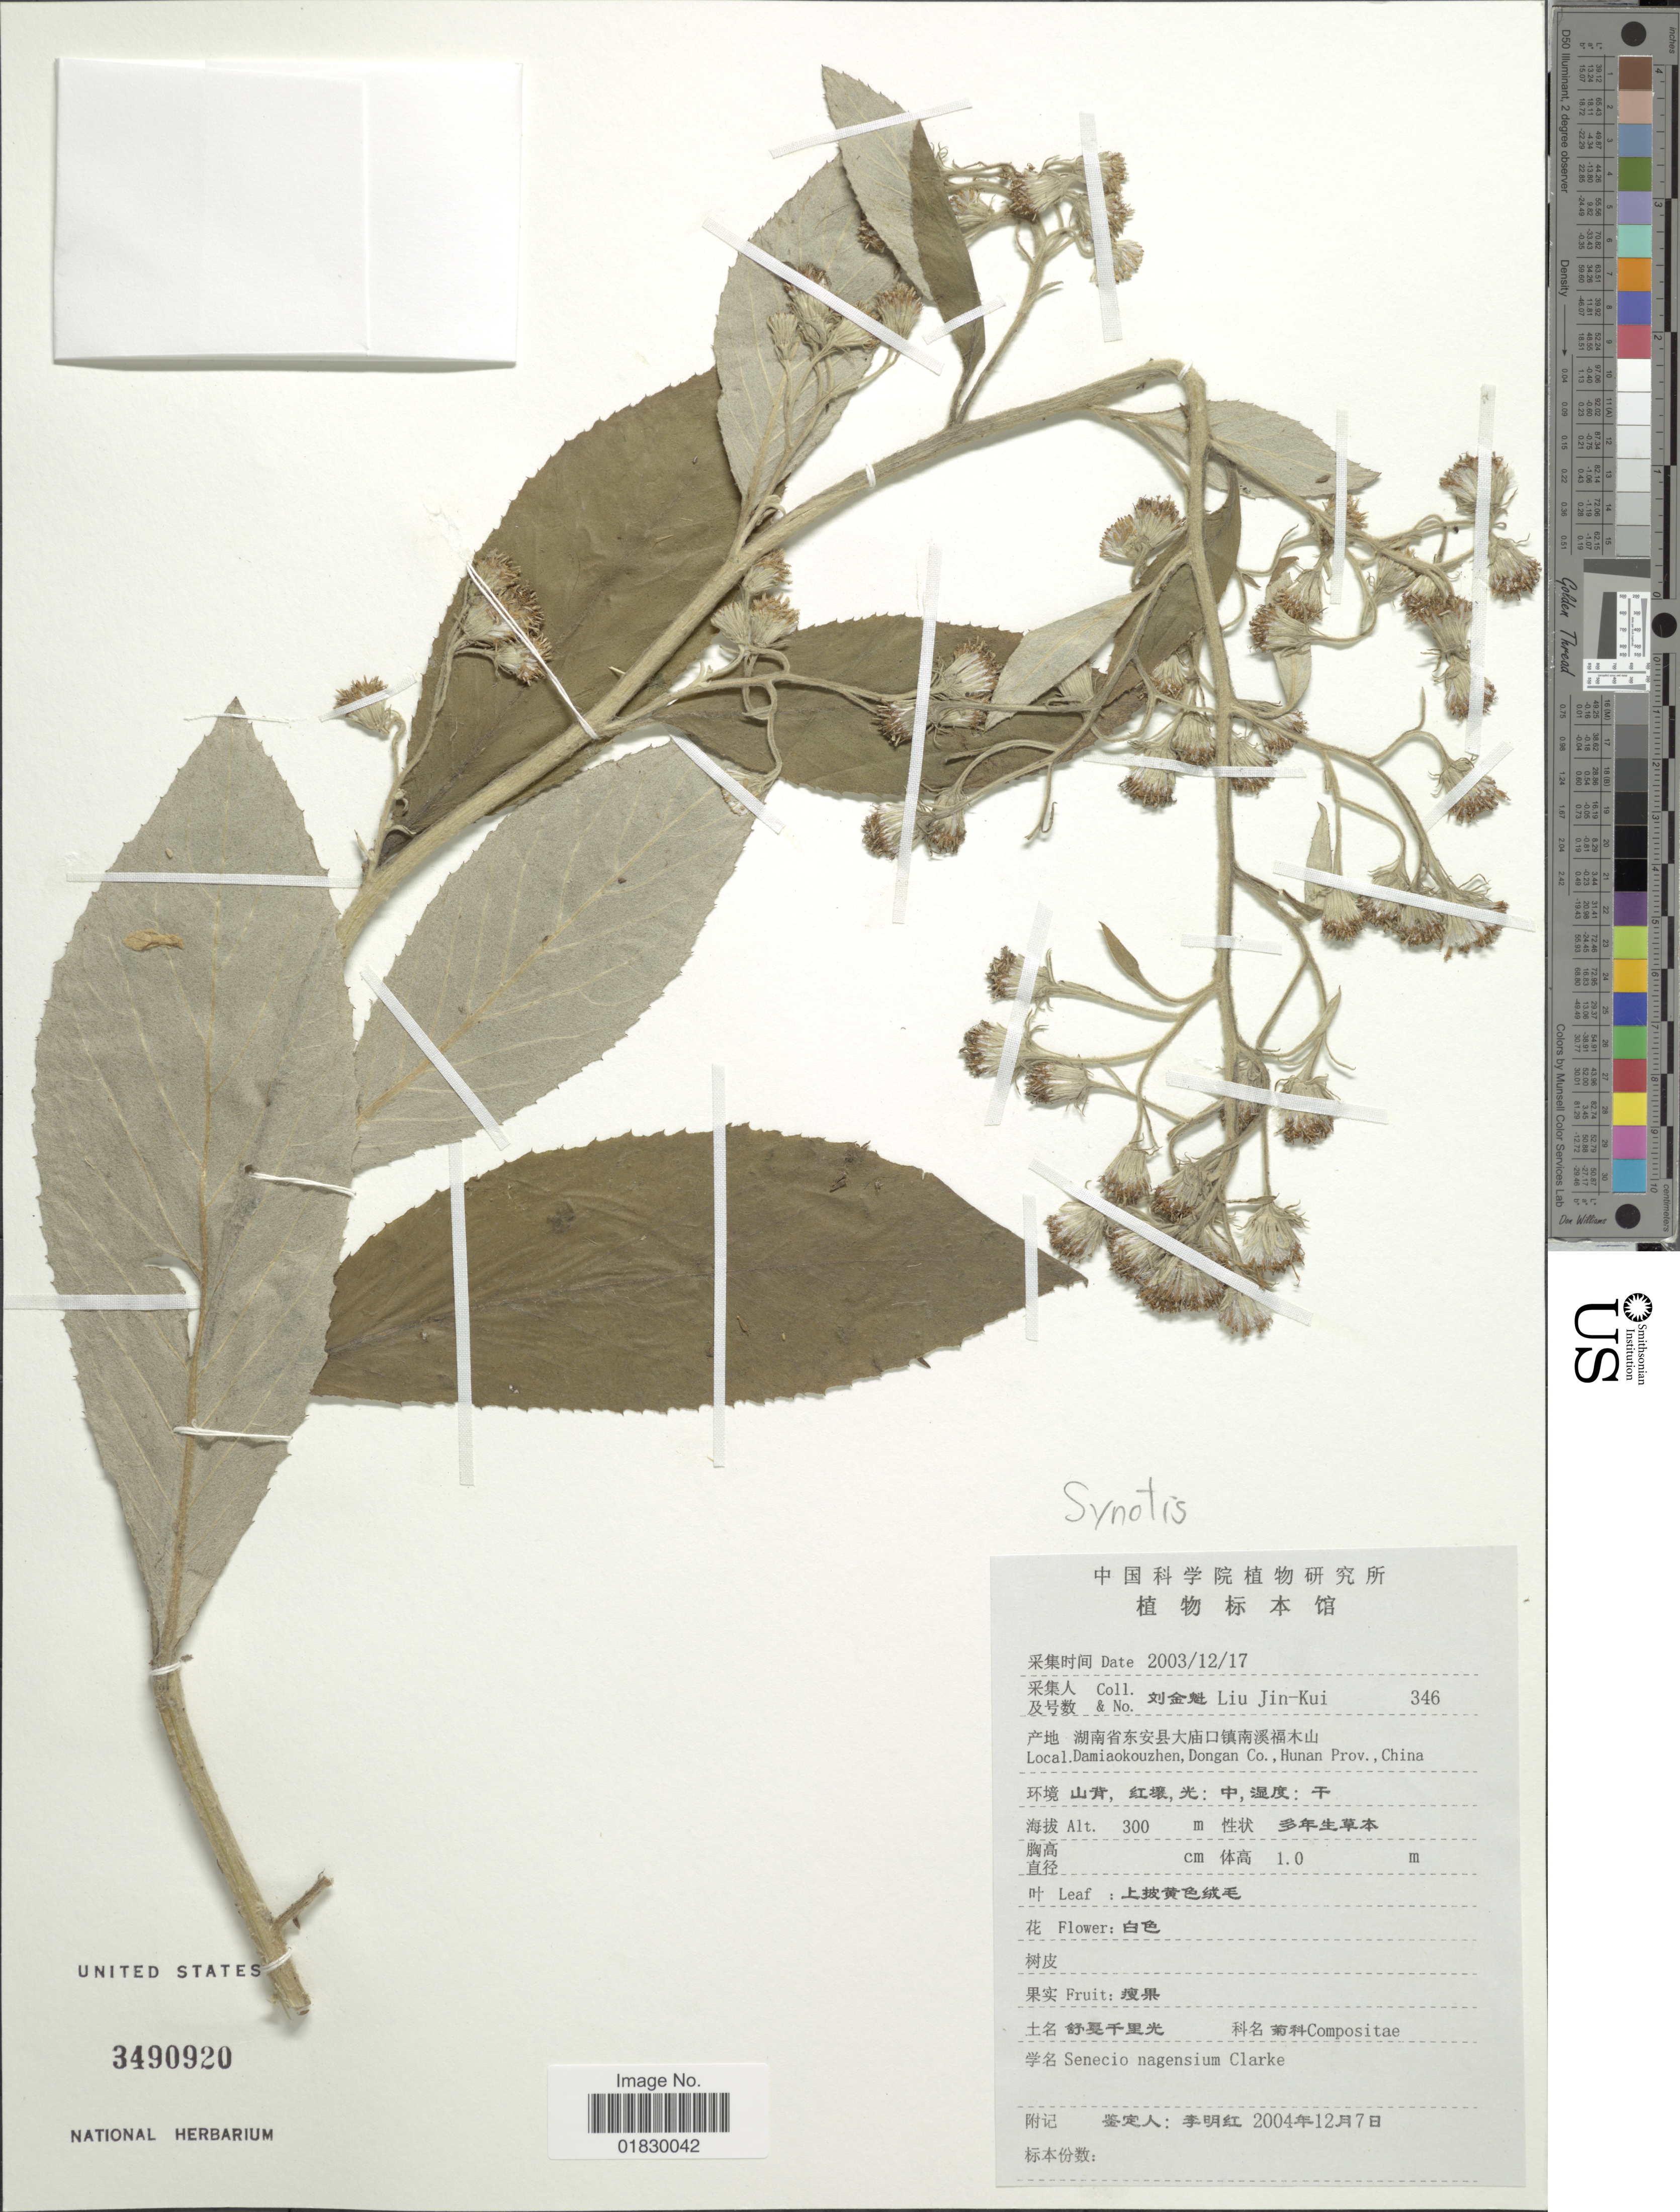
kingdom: Plantae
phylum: Tracheophyta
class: Magnoliopsida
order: Asterales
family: Asteraceae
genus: Synotis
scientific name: Synotis nagensium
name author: (C.B. Clarke) C. Jeffrey & Y.L. Chen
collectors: Liu Jin-Kui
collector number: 346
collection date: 2004-12-07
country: China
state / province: Hunan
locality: Damiaokouzhen, Dongan Co., Hunan Prov., China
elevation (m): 300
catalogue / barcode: US 3490920